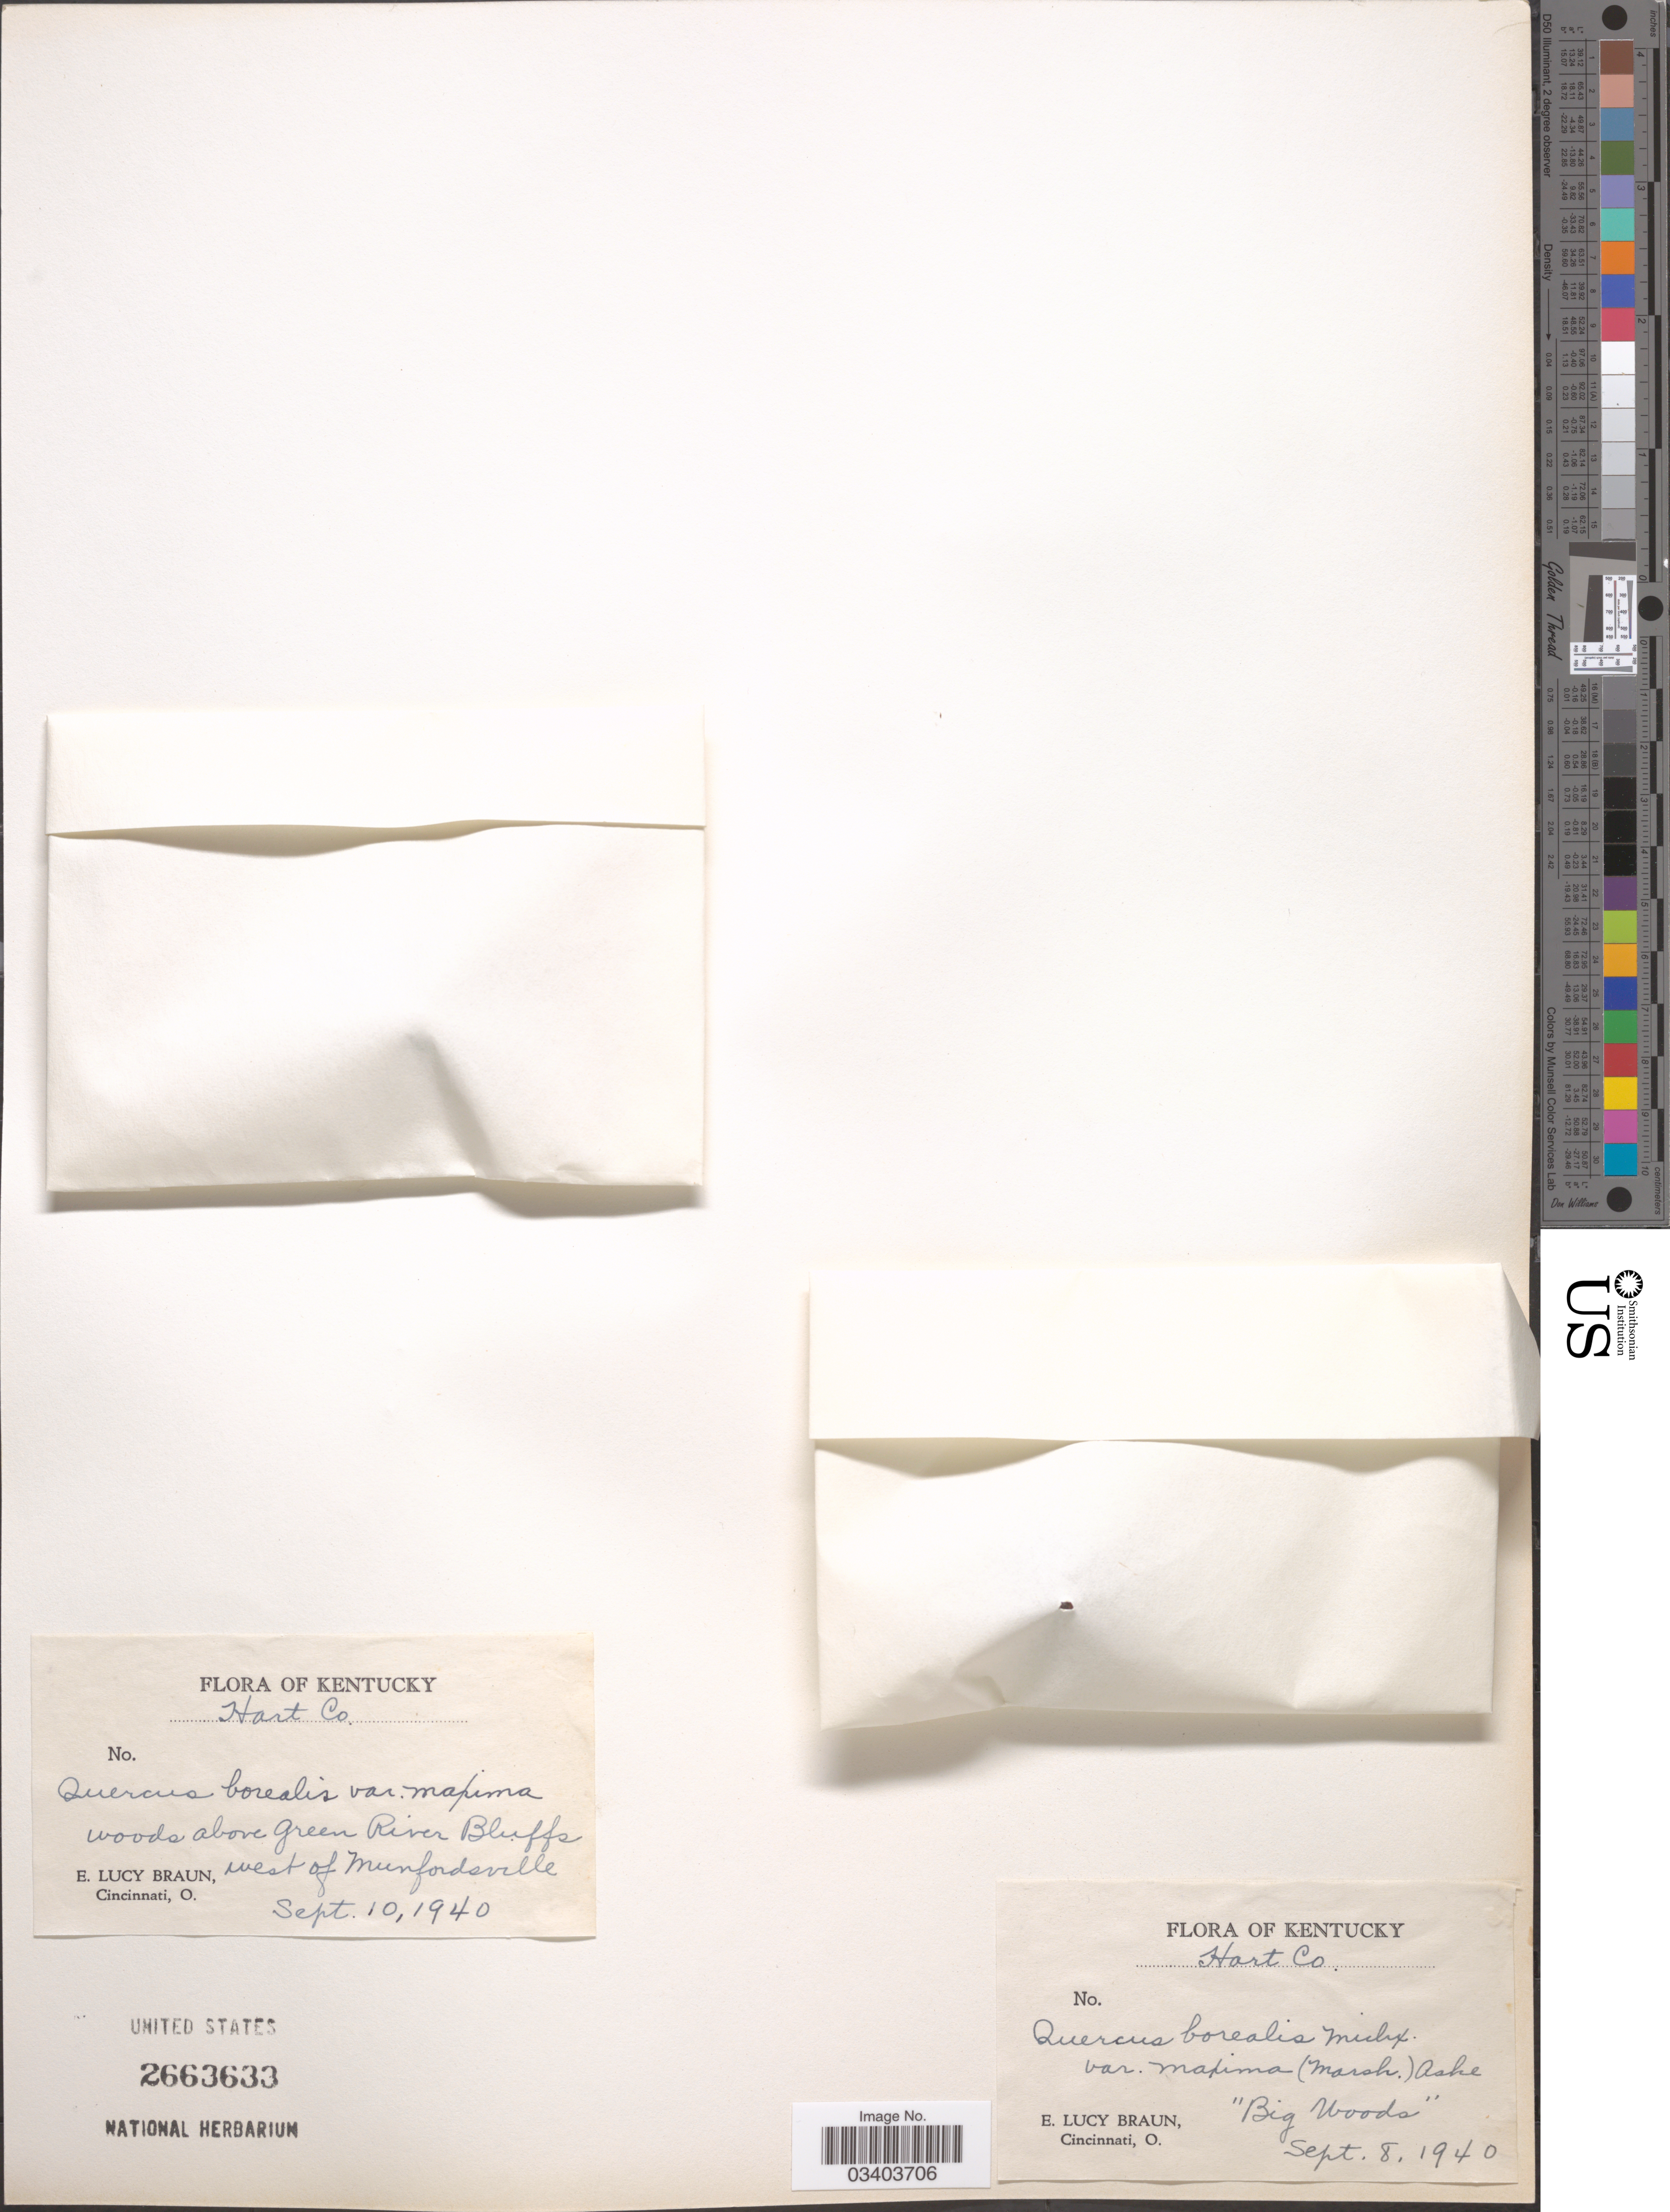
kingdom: Plantae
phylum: Tracheophyta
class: Magnoliopsida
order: Fagales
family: Fagaceae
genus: Quercus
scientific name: Quercus borealis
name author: F. Michx.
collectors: E. L. Braun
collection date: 1940-09-08/1940-09-10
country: United States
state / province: Kentucky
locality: Hart Co. "Big Woods". Woods above Green River Bluffs west of Munfordsville.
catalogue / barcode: US 2663633